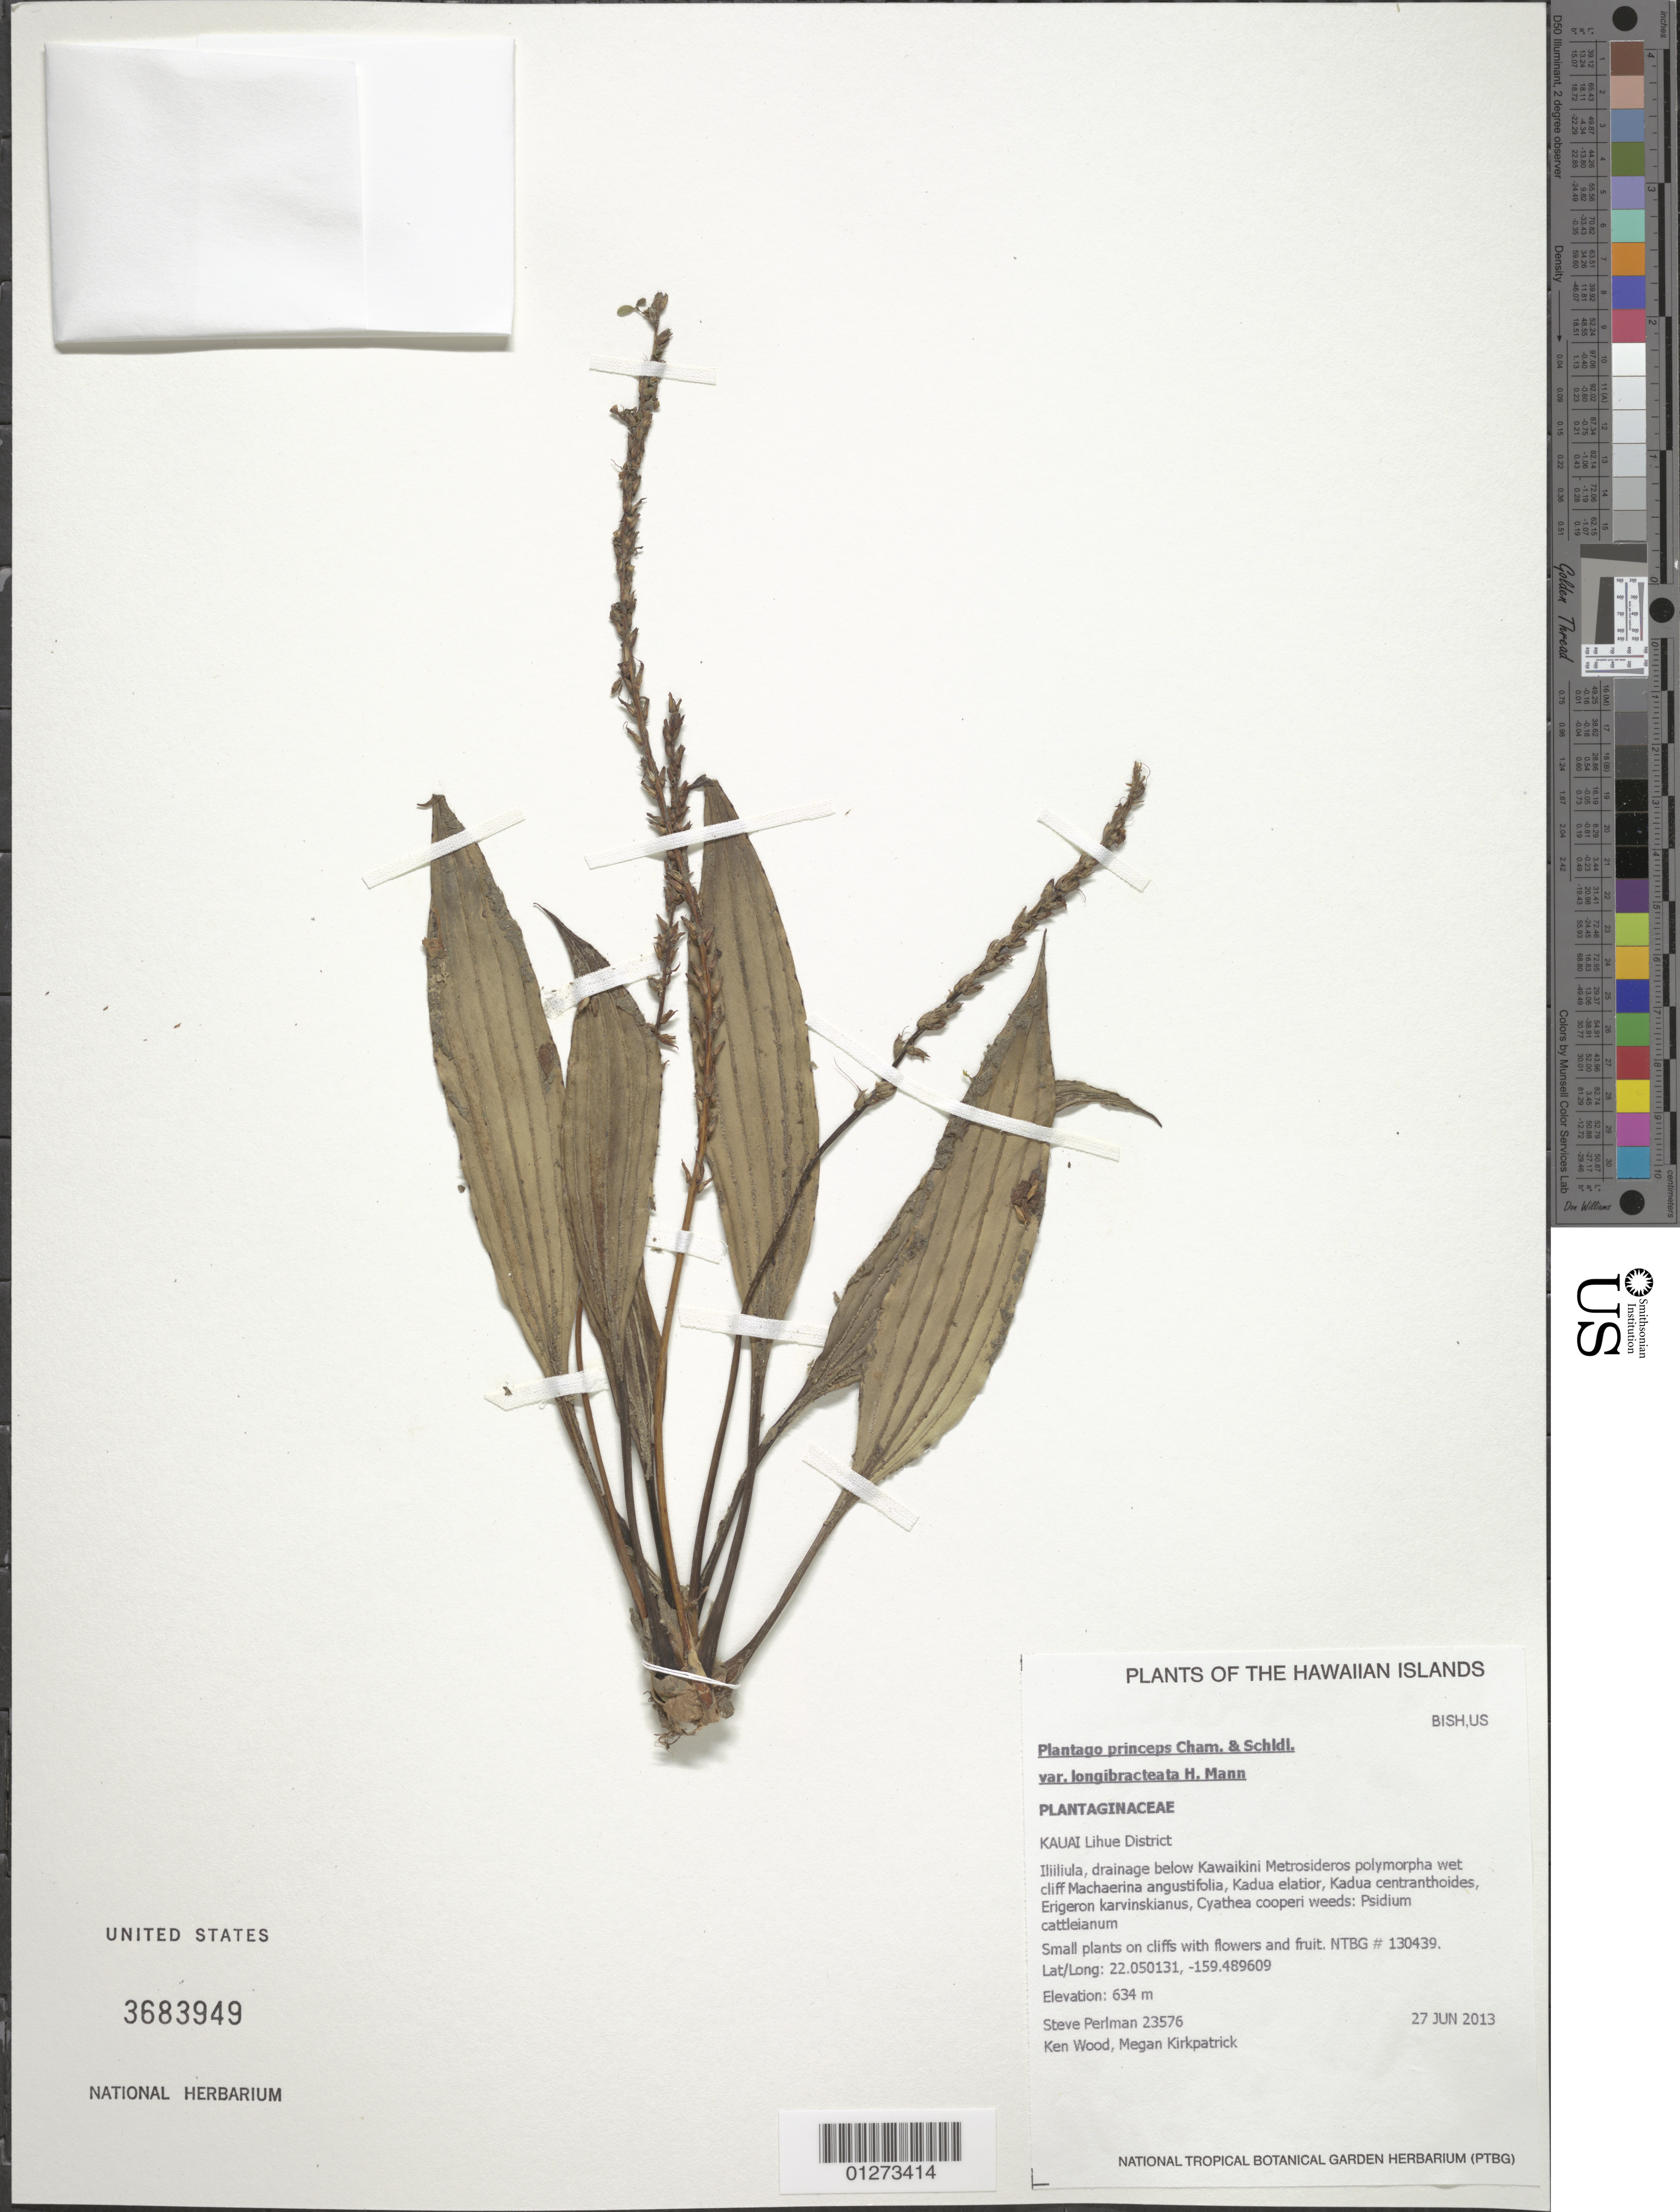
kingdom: Plantae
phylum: Tracheophyta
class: Magnoliopsida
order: Lamiales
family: Plantaginaceae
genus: Plantago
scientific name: Plantago princeps var. longibracteata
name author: H. Mann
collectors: S. P. Perlman, K. R. Wood & M. Kirkpatrick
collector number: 23576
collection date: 2013-06-27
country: United States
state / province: Hawaii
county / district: Kauai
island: Kaua'i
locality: Lihue District, Iliilula, drainage below Kawaikini.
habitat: Wet cliff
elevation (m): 634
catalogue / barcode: US 3683949